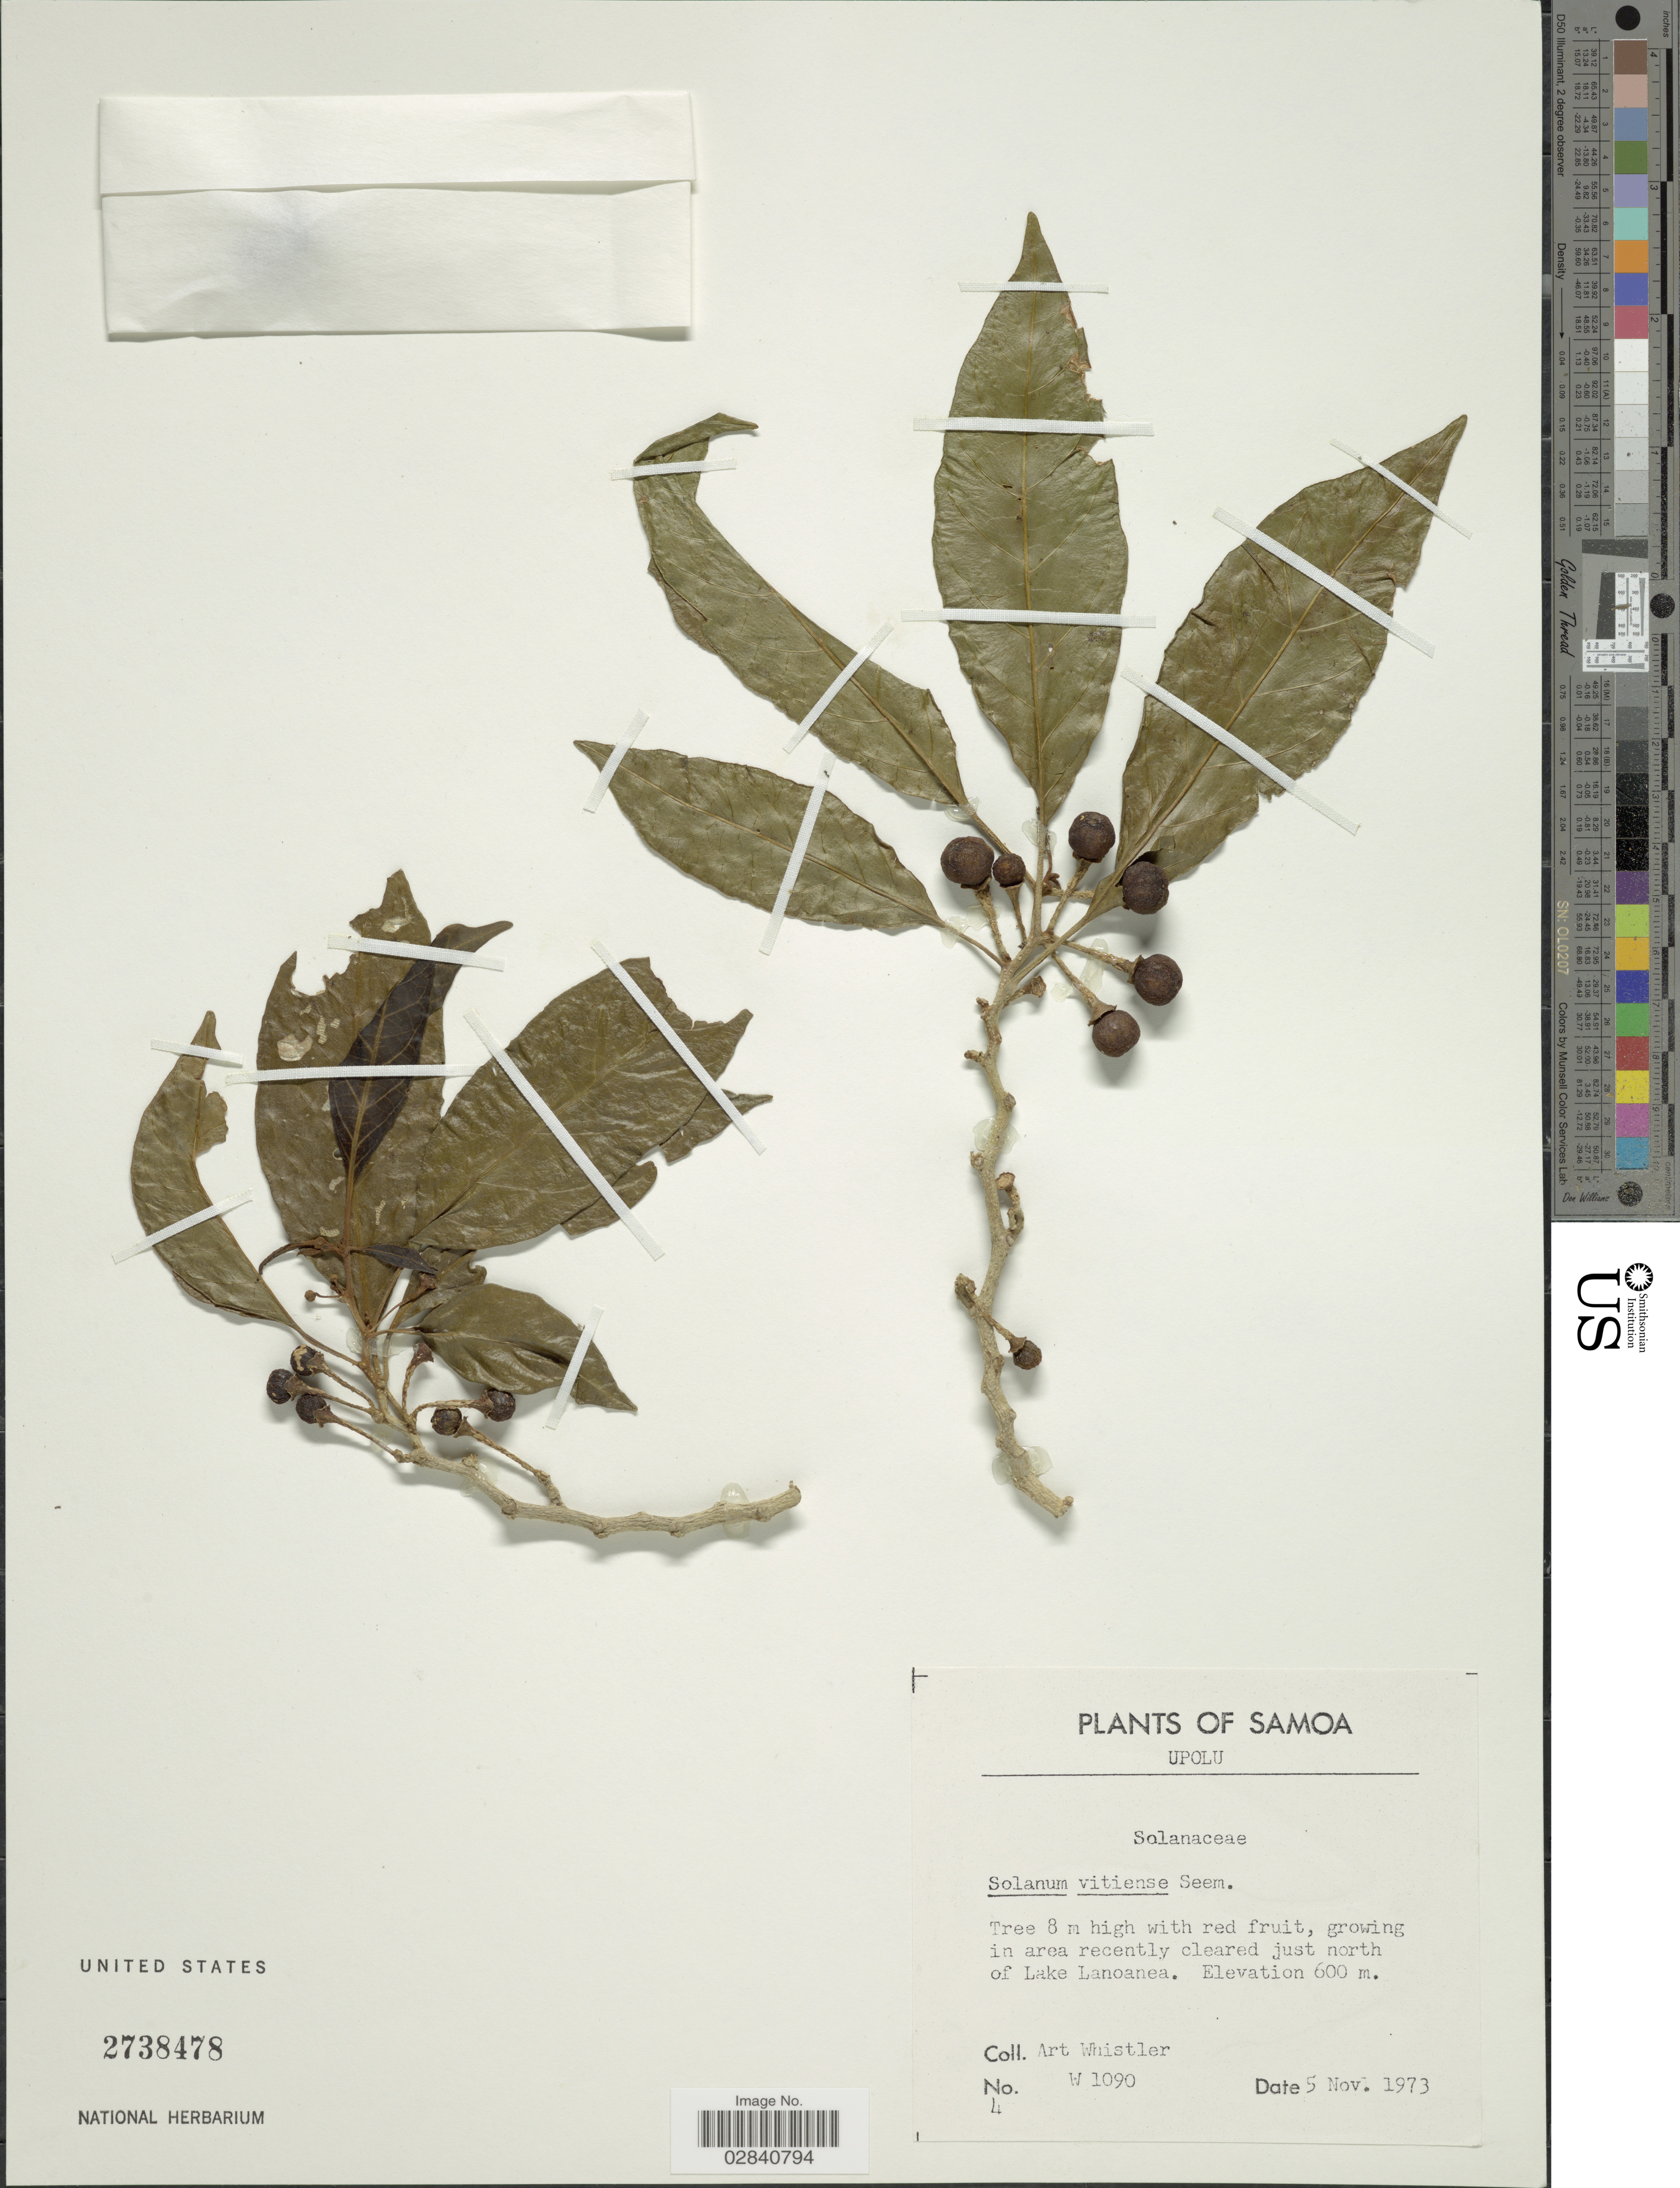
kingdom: Plantae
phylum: Tracheophyta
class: Magnoliopsida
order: Solanales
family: Solanaceae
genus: Lycianthes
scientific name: Lycianthes vitiensis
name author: (Seem.) A.R. Bean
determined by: Knapp, S. D.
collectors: A. Whistler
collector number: W1090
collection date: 1973-11-05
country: Samoa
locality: Samoa. Upolu. In area recently cleared just north of Lake Lanoanea.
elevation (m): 600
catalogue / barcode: US 2738478